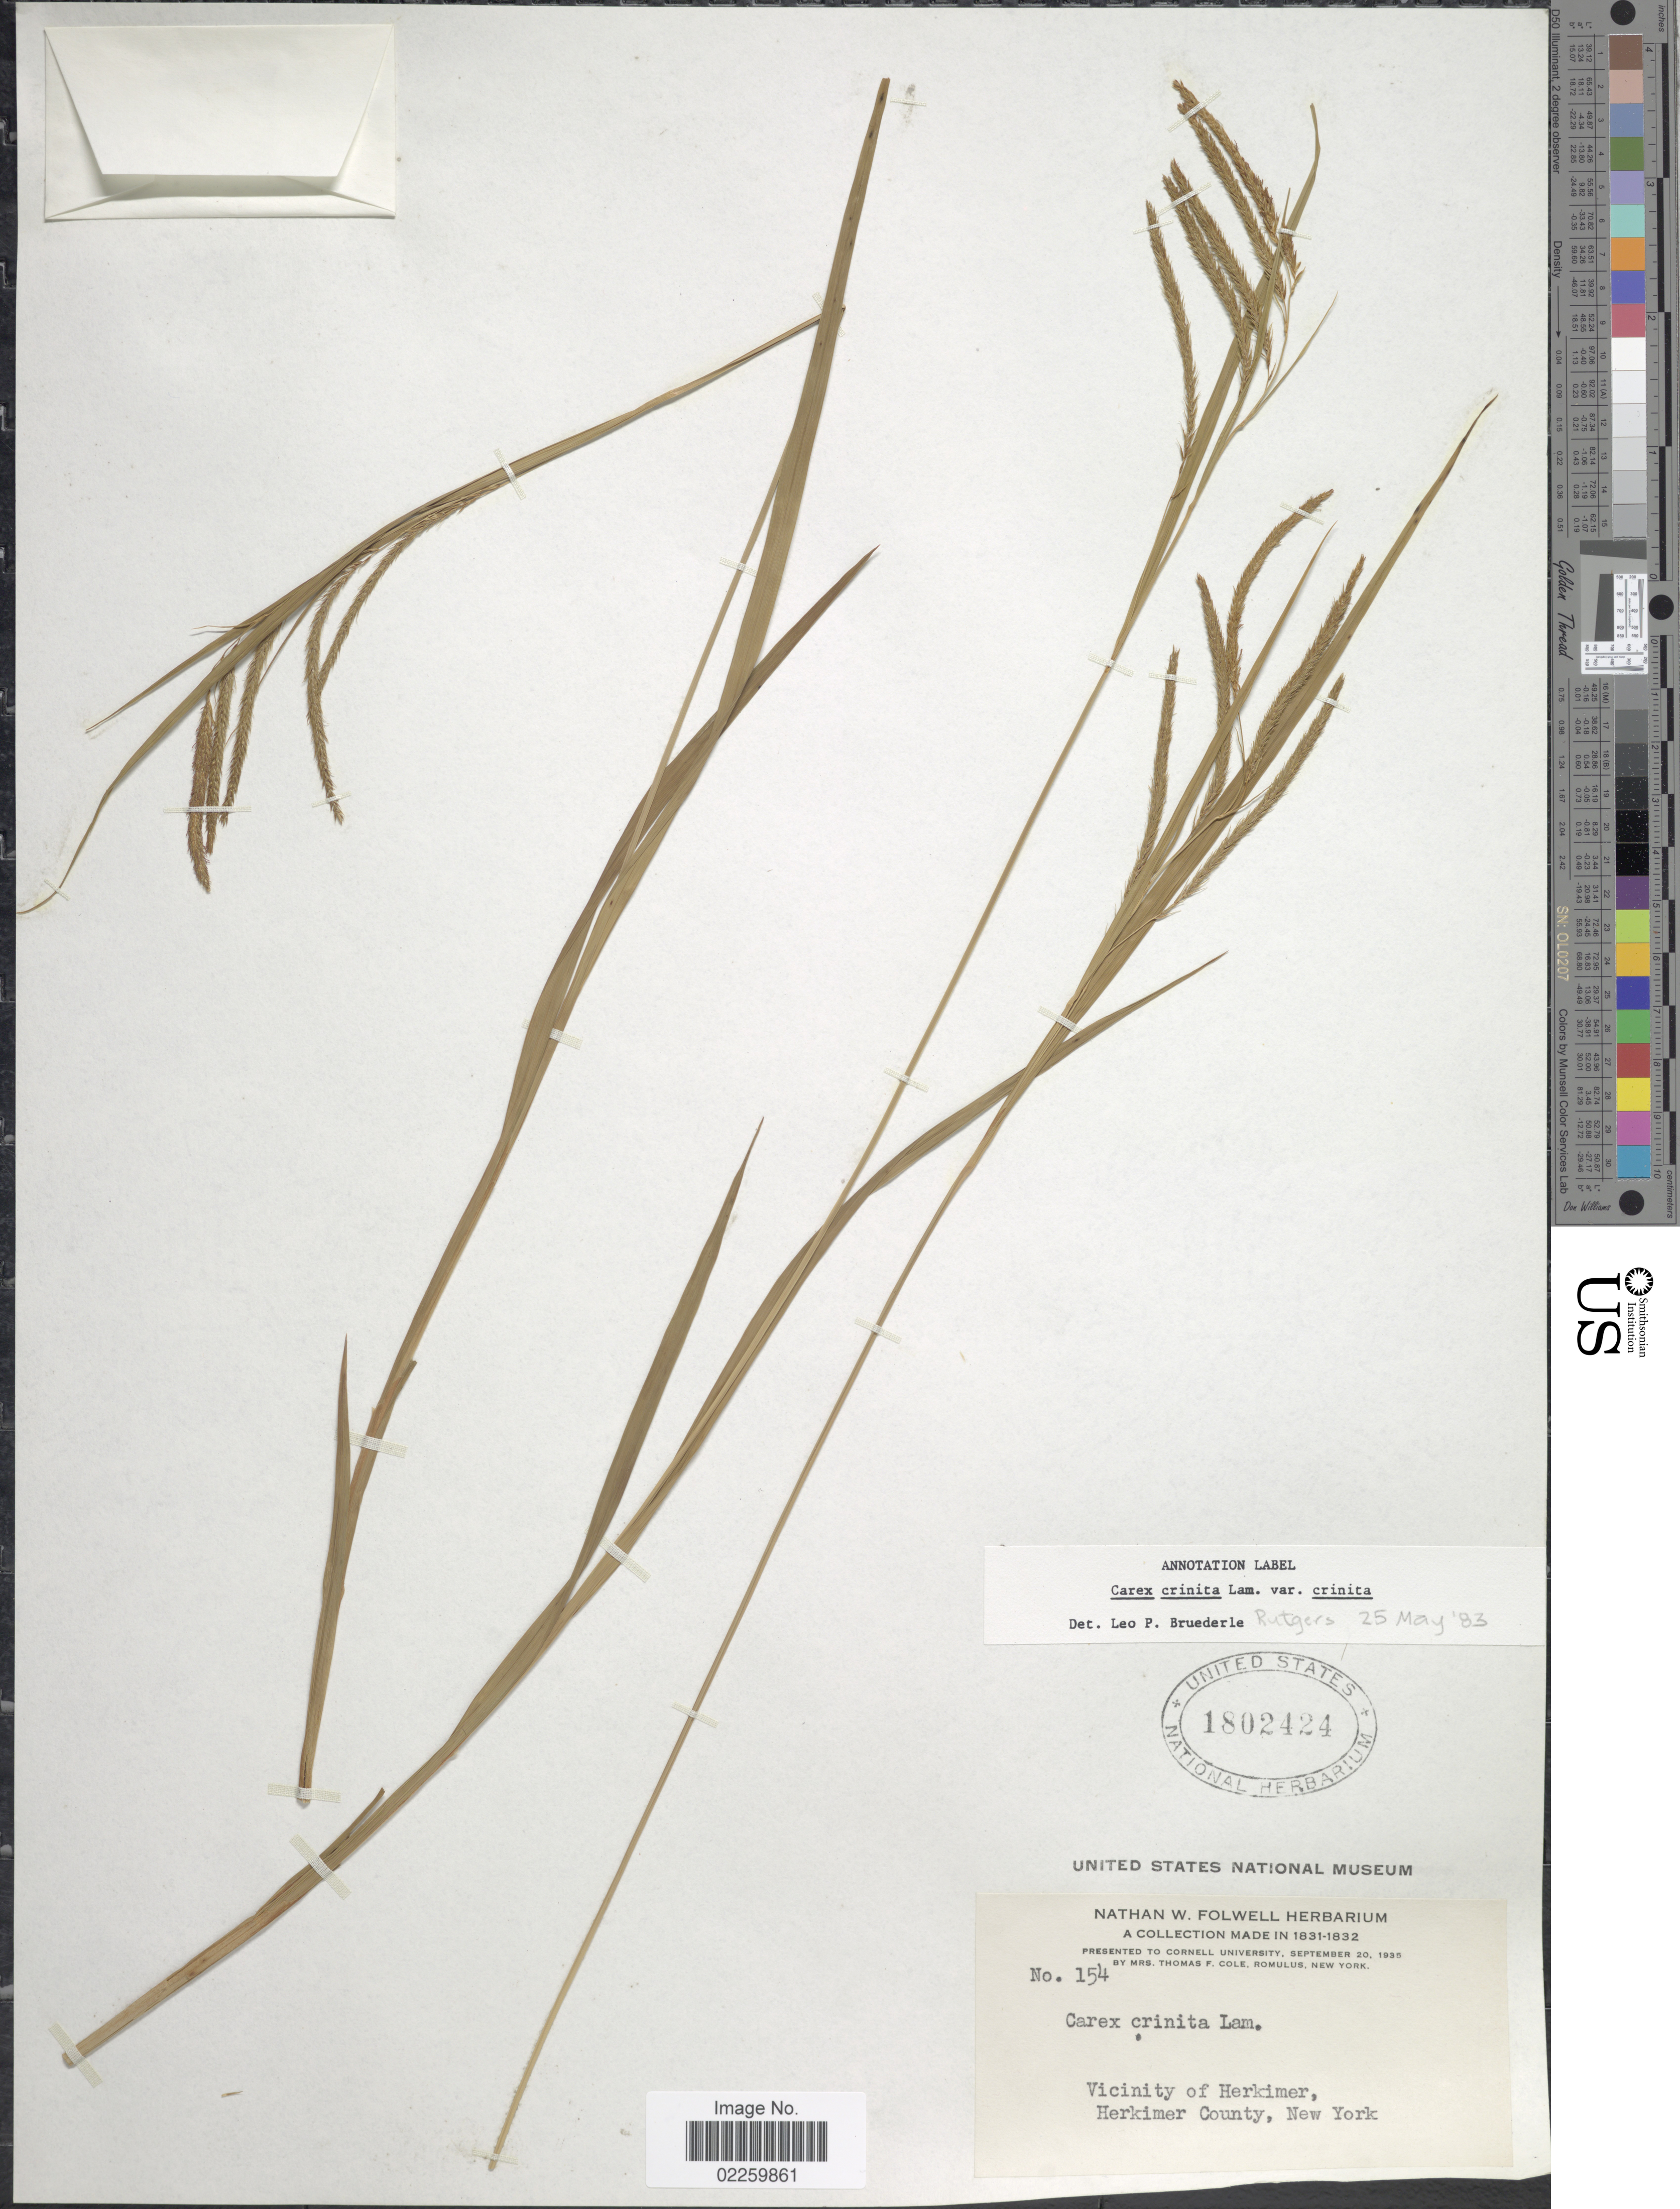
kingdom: Plantae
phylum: Tracheophyta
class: Liliopsida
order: Poales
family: Cyperaceae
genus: Carex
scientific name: Carex crinita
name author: Lam.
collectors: T. Cole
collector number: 154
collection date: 1935-09-20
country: United States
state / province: New York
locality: Vicinity of Herkimer, Herkimer County, New York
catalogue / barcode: US 1802424